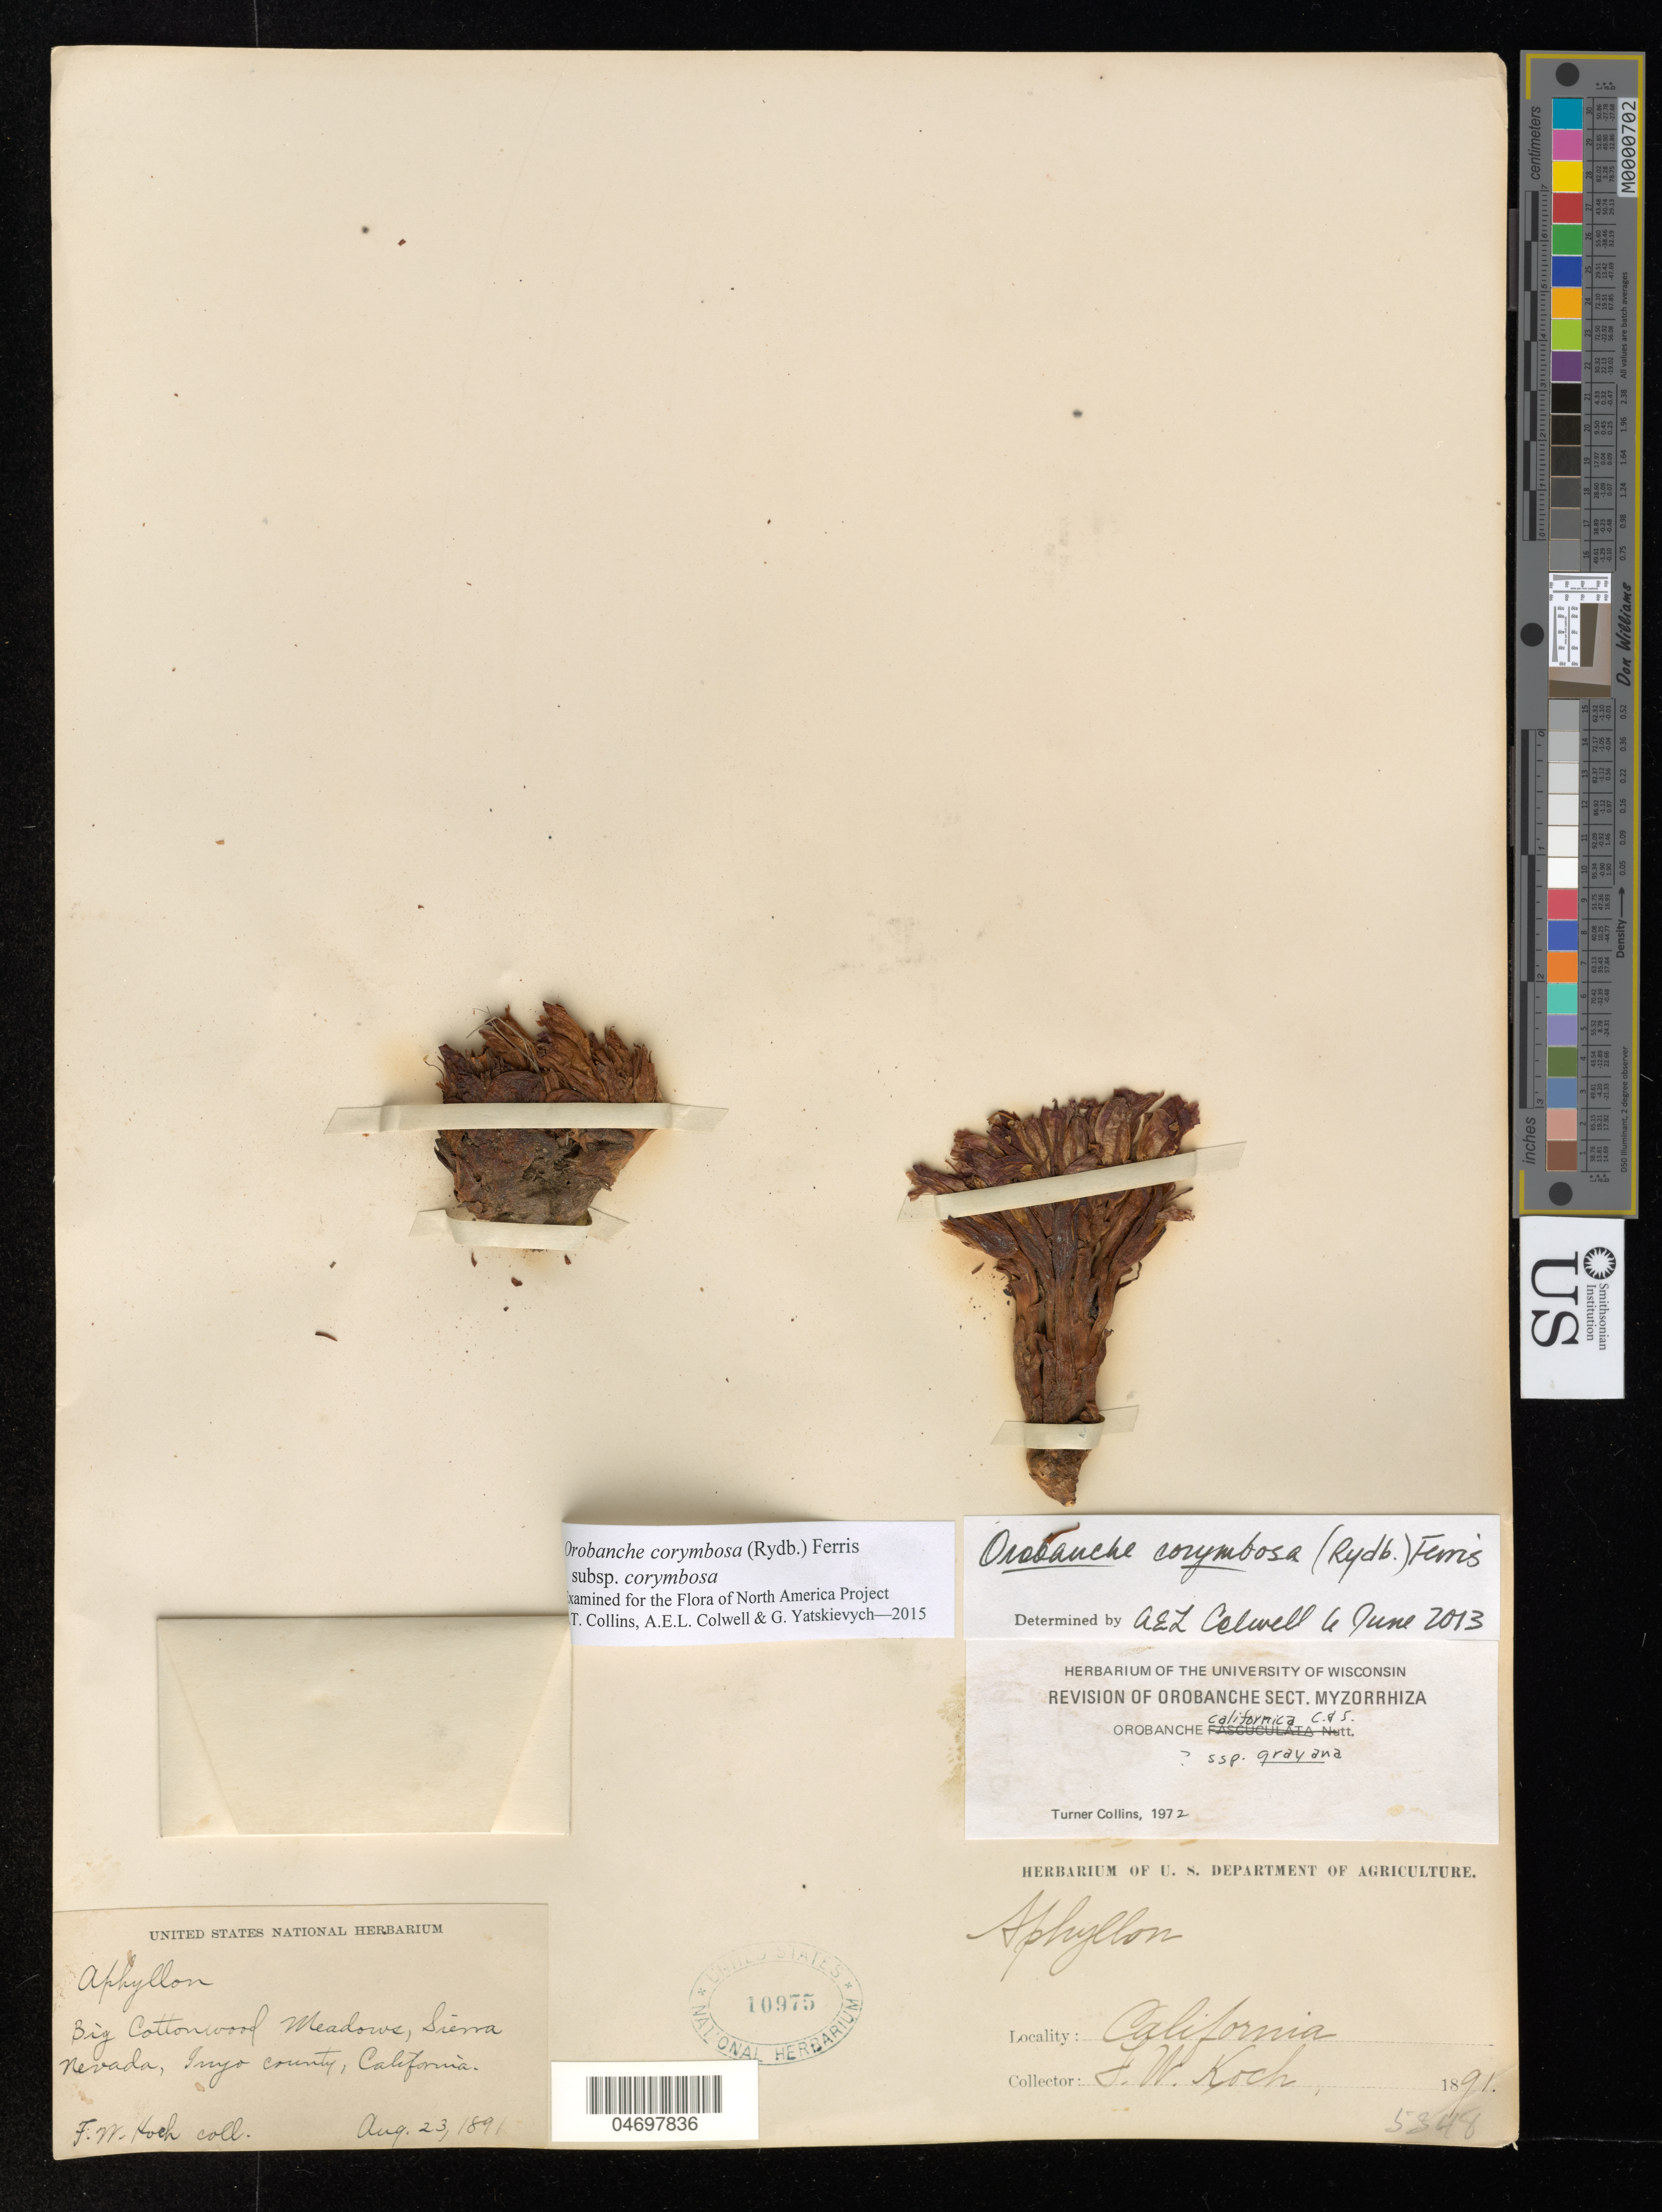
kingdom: Plantae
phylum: Tracheophyta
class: Magnoliopsida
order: Lamiales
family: Orobanchaceae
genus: Orobanche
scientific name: Orobanche corymbosa subsp. corymbosa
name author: (Rydb.) Ferris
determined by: Collins, L. T.; Colwell, A. E.; Yatskievych, G. A.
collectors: F. W. Koch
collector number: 5348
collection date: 1891-08-23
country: United States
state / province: California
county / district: Inyo Co.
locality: Death Valley Expedition. Big Cottonwood Meadows, Sierra Nevada.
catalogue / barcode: US 10975